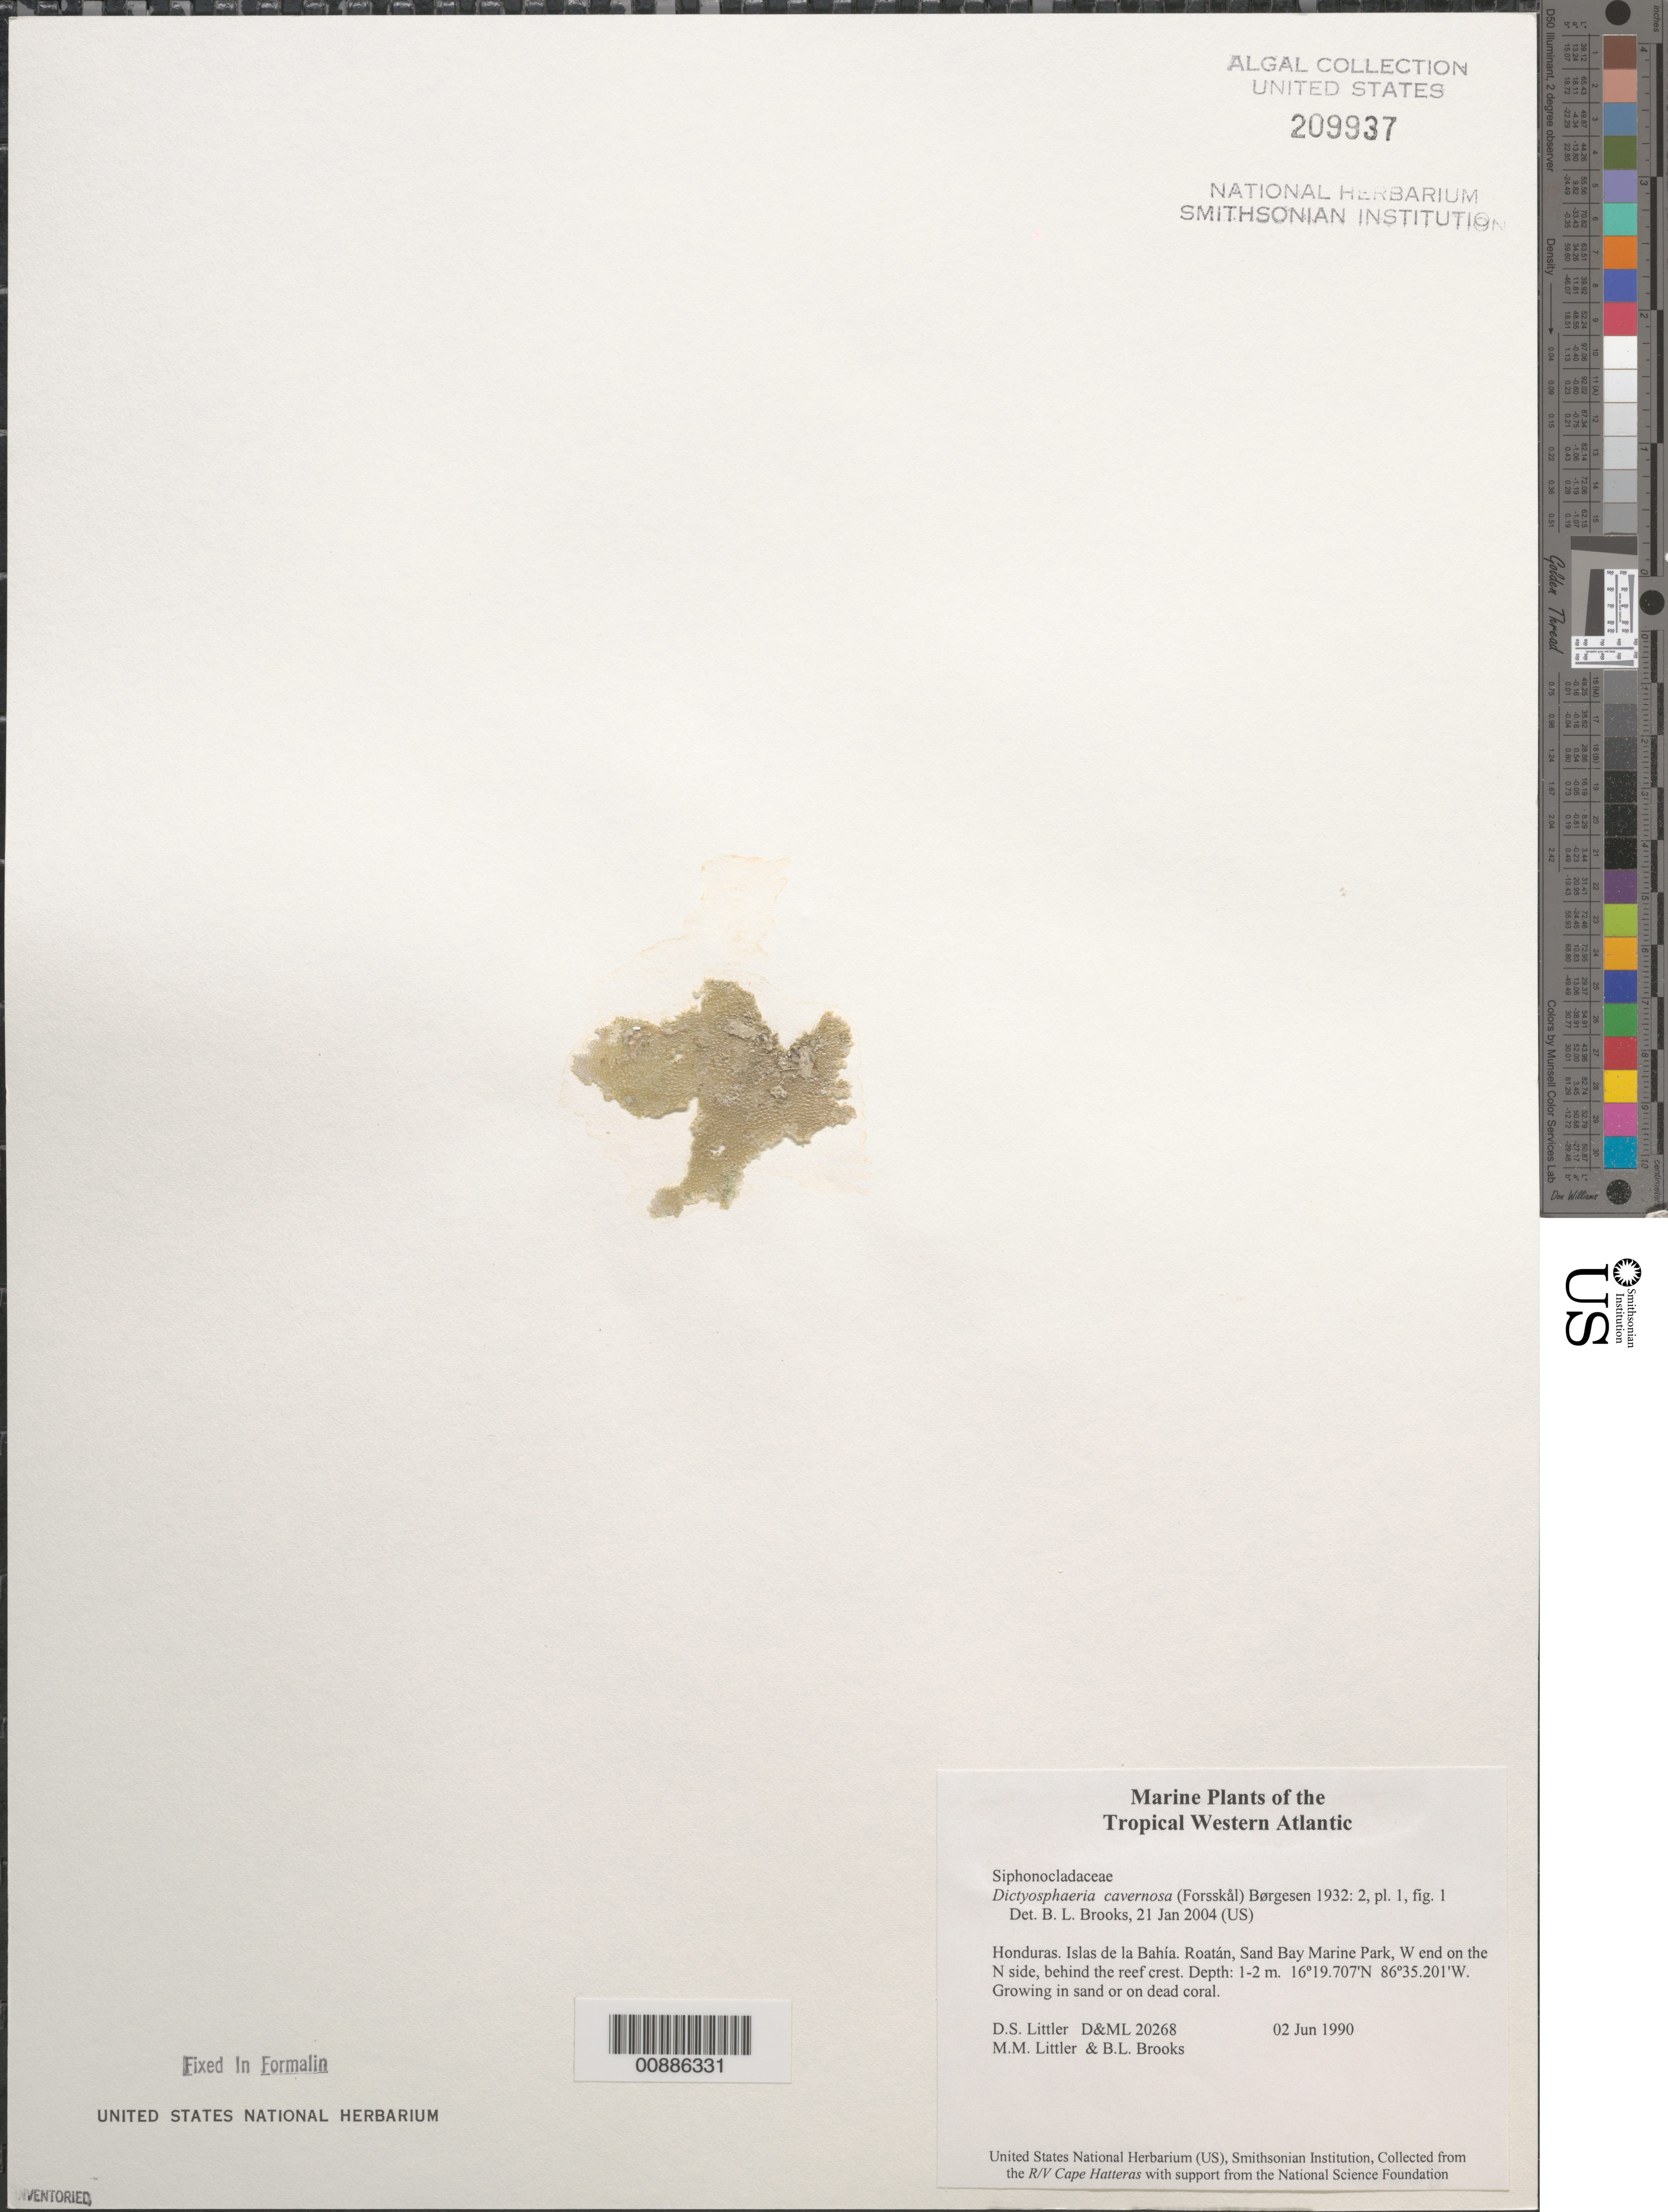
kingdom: Plantae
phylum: Chlorophyta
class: Ulvophyceae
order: Siphonocladales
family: Siphonocladaceae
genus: Dictyosphaeria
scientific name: Dictyosphaeria cavernosa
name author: (Forssk.) Børgesen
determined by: Brooks, B. L., (BOT), Smithsonian Institution - National Museum of Natural History (UNITED STATES)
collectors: D. S. Littler, M. M. Littler & B. Brooks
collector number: D&ML 20268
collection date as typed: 02 Jun 1990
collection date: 1990-06-02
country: Honduras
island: Roatan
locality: Sand Bay Marine Park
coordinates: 16 19.707'N, 86 35.201'W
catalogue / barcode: US 209937